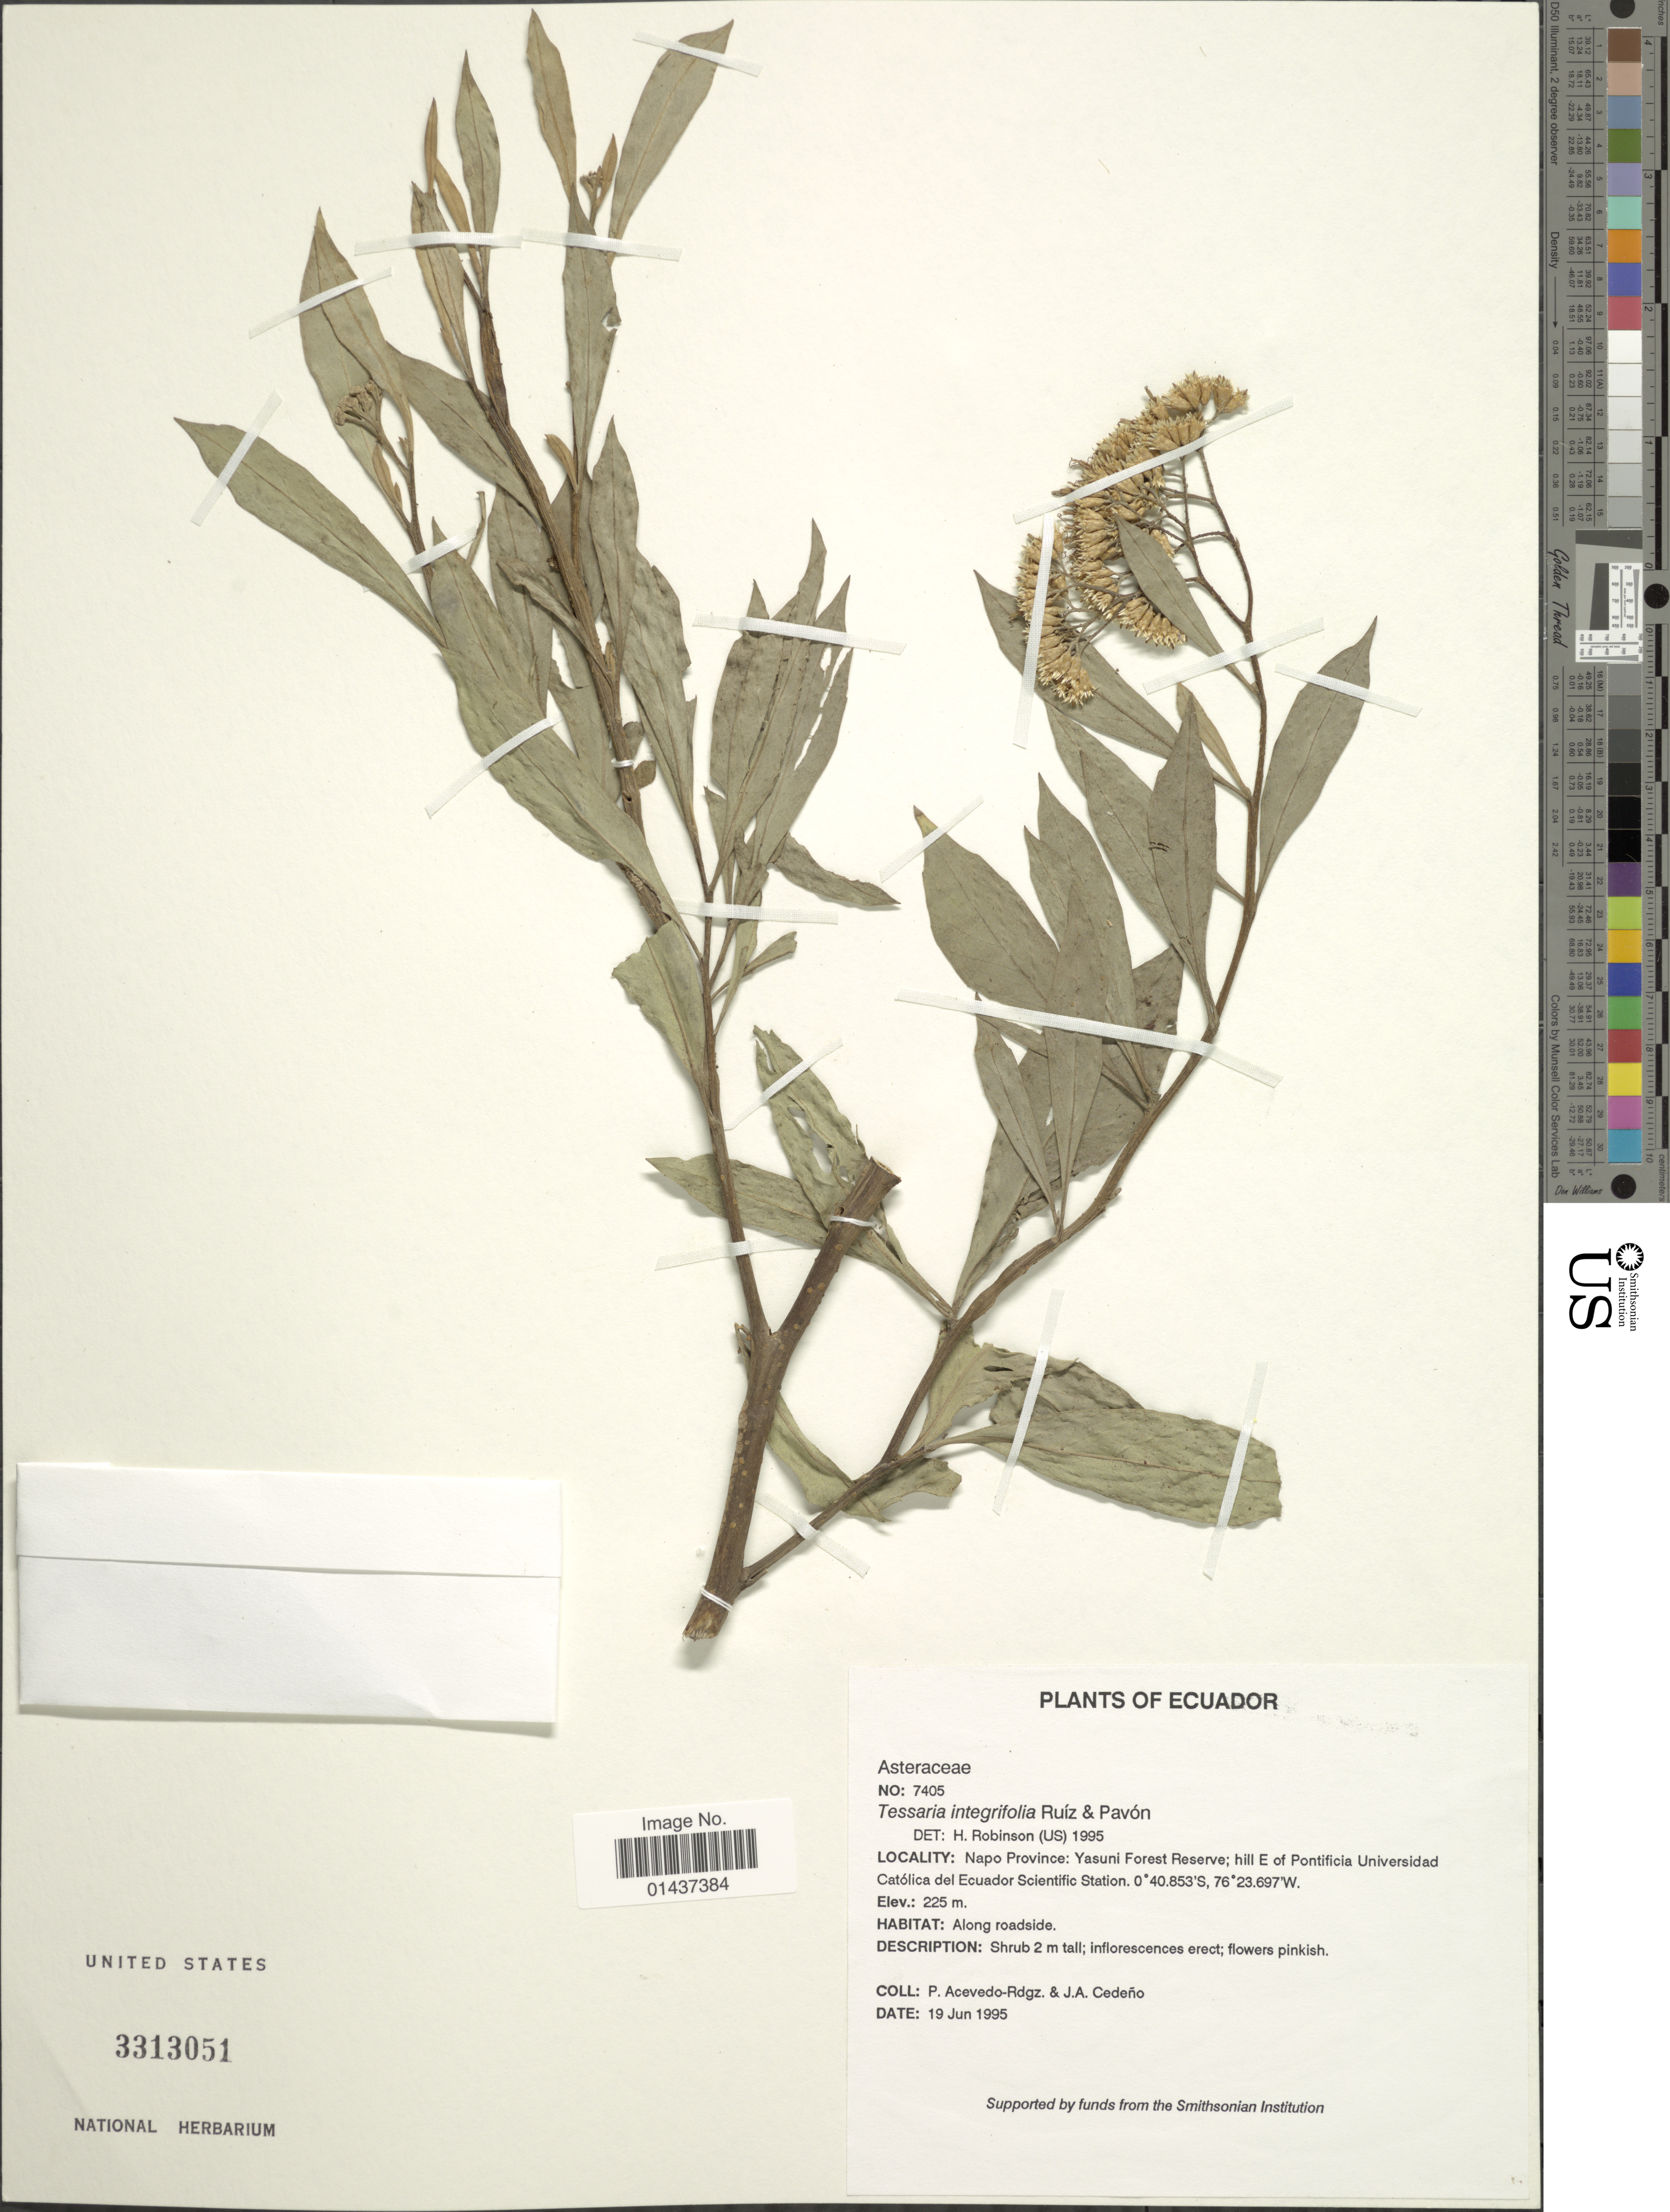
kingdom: Plantae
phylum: Tracheophyta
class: Magnoliopsida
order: Asterales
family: Asteraceae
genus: Tessaria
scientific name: Tessaria integrifolia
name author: Ruiz & Pav.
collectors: P. Acevedo-Rodr. & M. Aguilar H.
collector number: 7405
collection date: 1995-06-19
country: Ecuador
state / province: Napo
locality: Yasuni Forest Reserve; hill E of Pontificia Universidad Católica del Ecuador Scientific Station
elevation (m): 225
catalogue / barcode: US 3313051